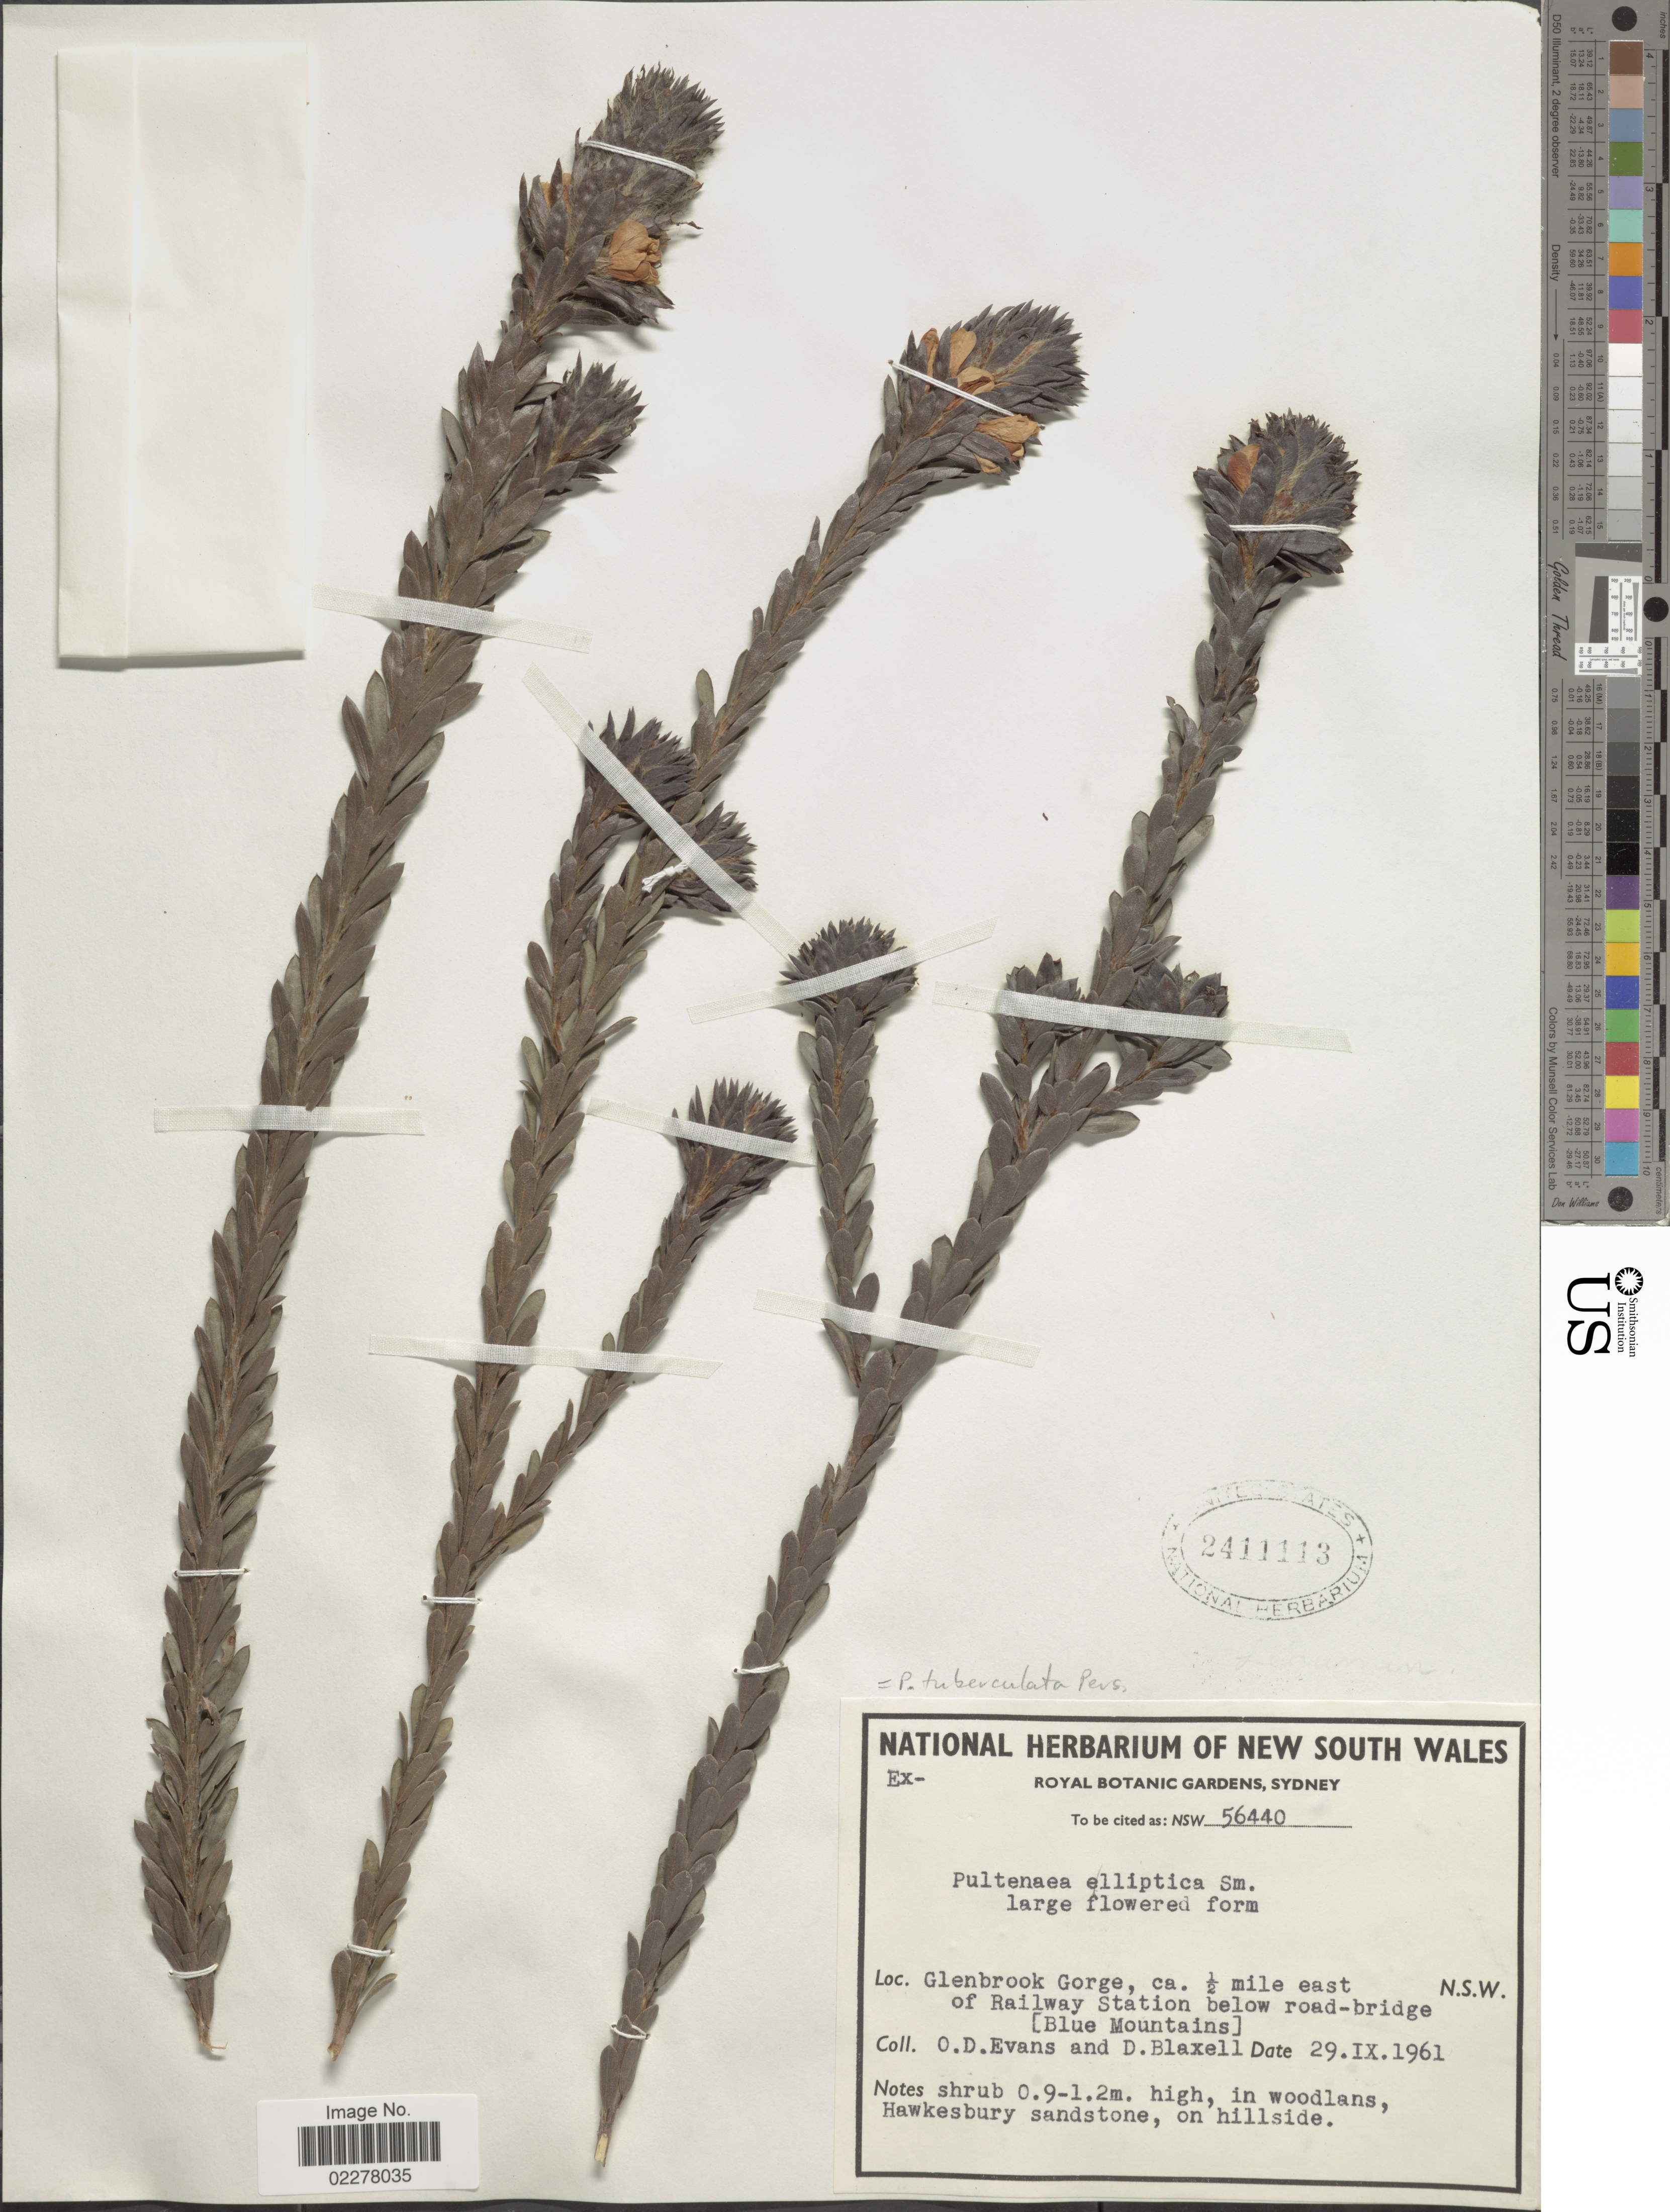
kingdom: Plantae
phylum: Tracheophyta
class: Magnoliopsida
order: Fabales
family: Fabaceae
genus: Pultenaea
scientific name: Pultenaea tuberculata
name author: Pers.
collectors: O. Evans & D. Blaxell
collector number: NSW 56440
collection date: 1961-09-29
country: Australia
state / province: New South Wales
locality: Glenbrook Gorge, ca. 1/2 miles east of Railway Station below road-bridge( Blue Mountains) N.S.W.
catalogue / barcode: US 2411113